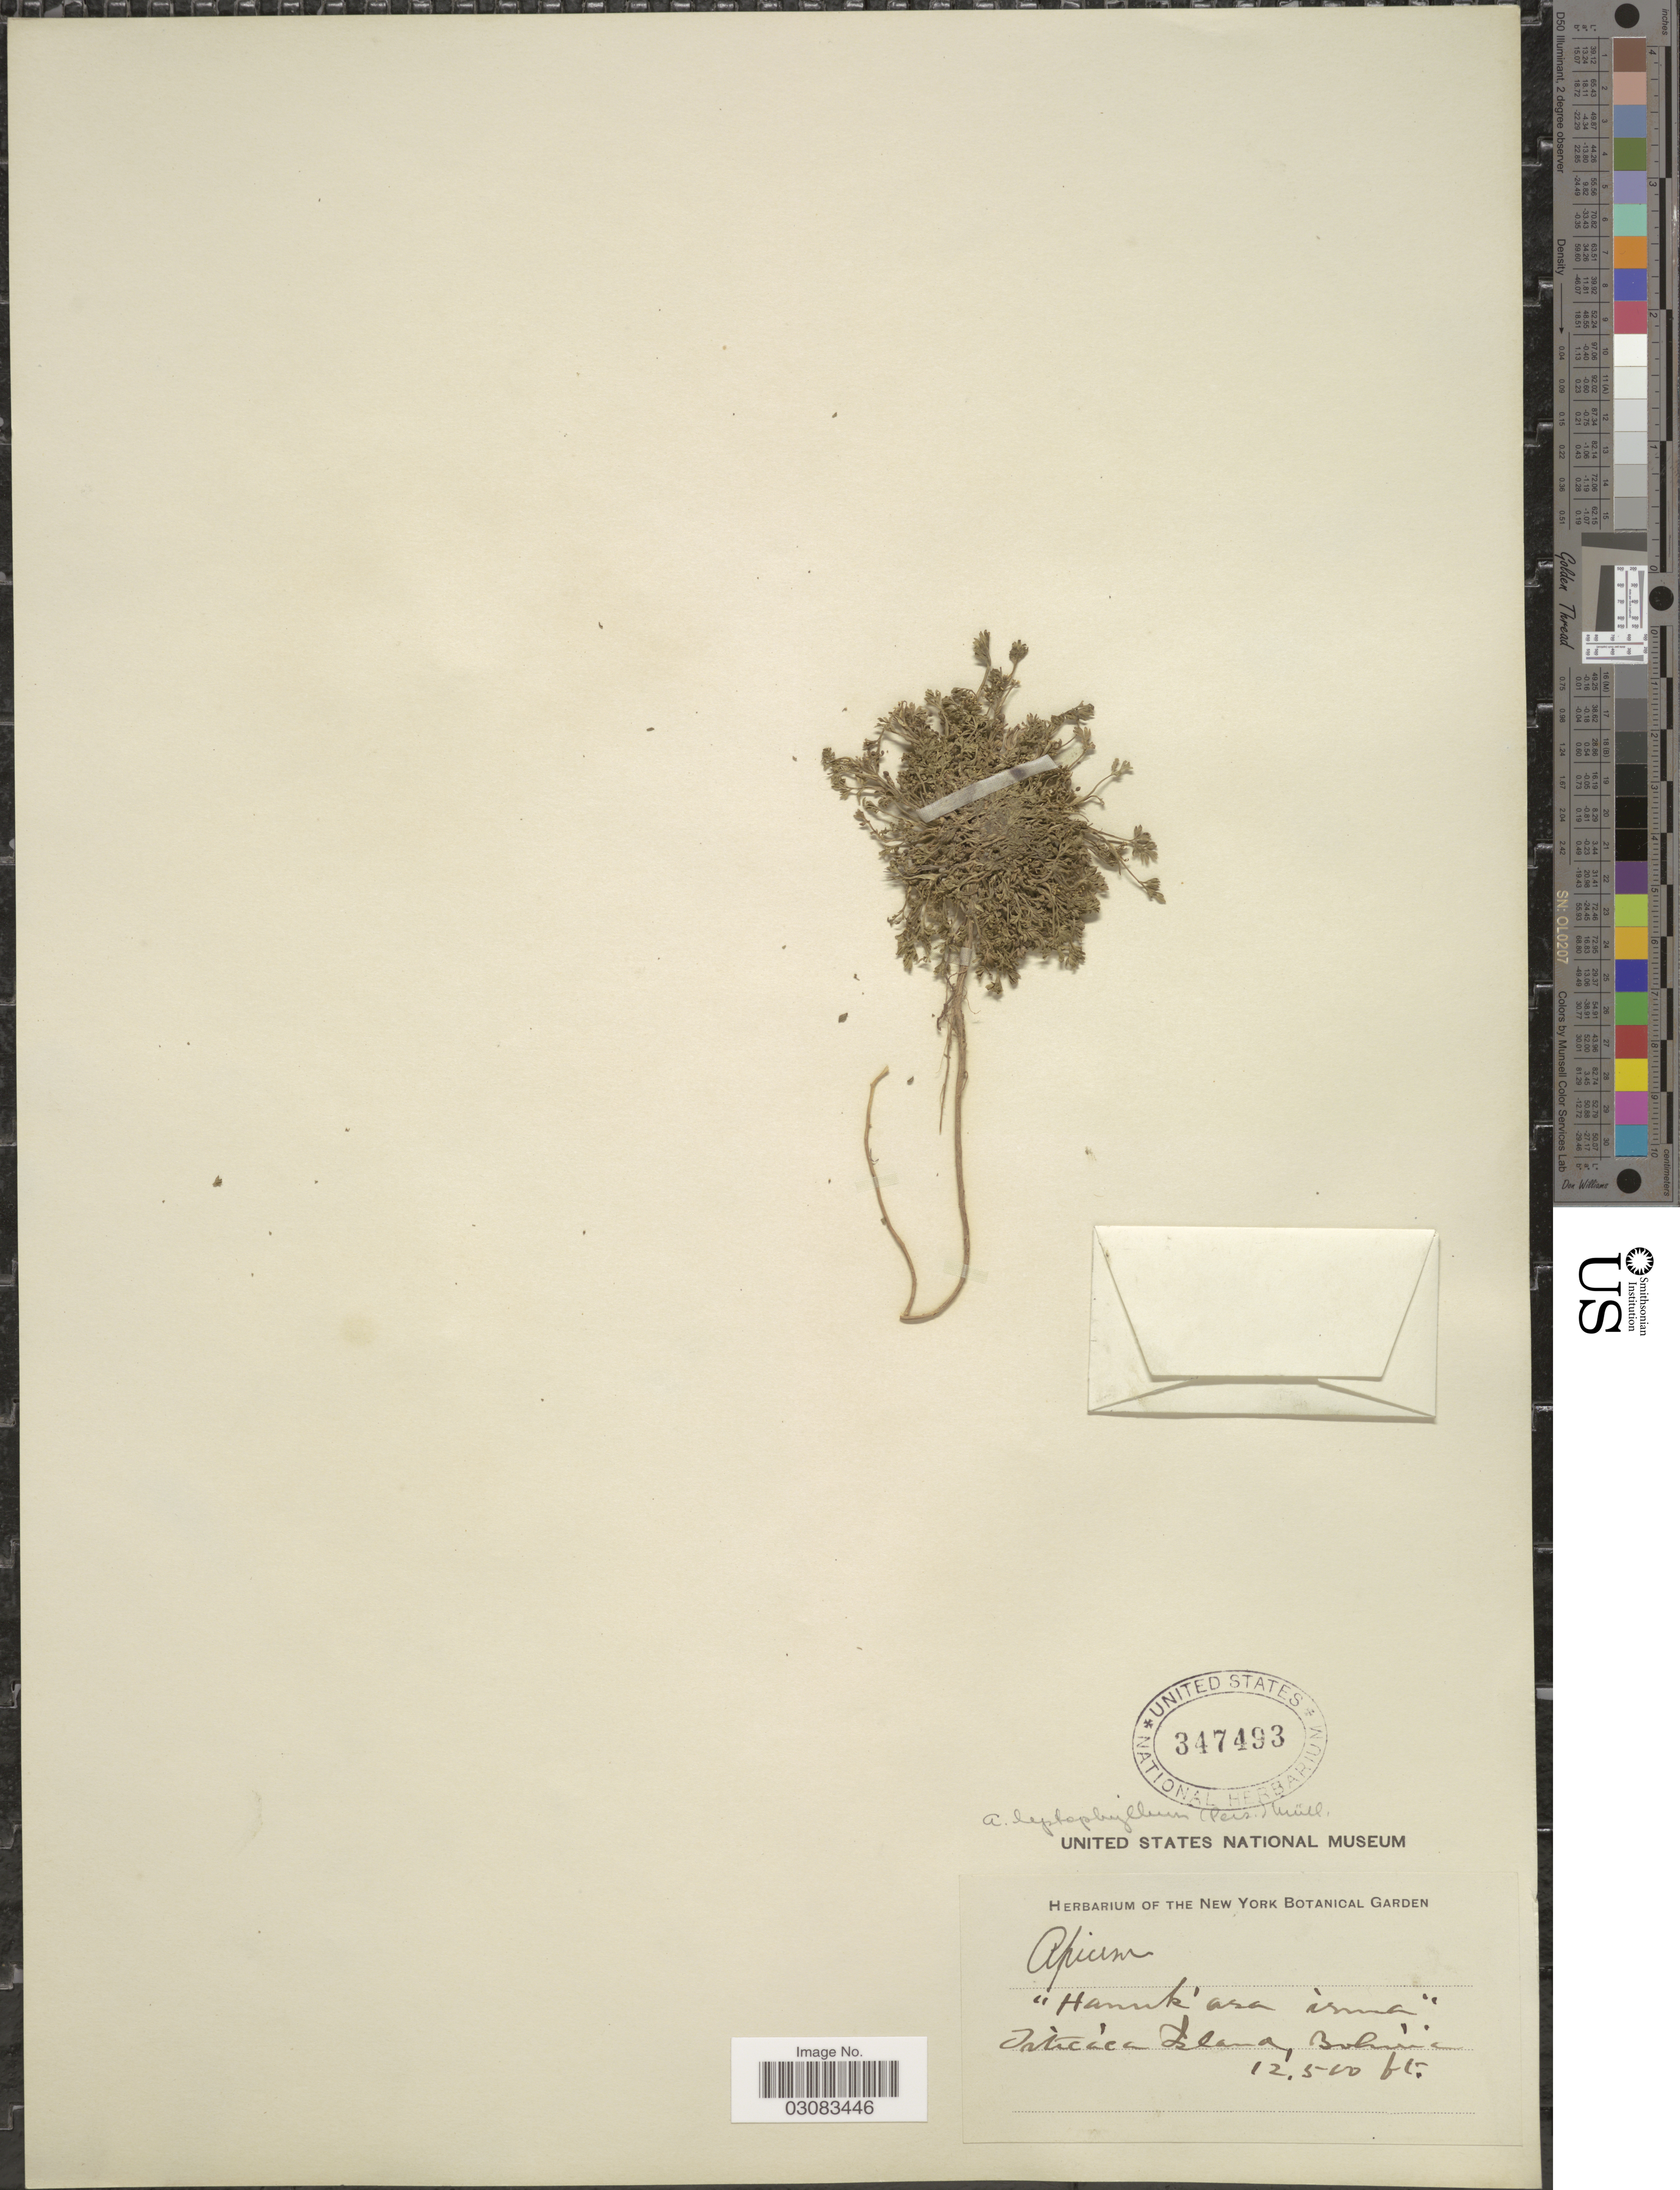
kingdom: Plantae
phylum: Tracheophyta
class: Magnoliopsida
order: Apiales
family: Apiaceae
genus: Cyclospermum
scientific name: Cyclospermum leptophyllum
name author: (Pers.) Sprague ex Britton & P. Wilson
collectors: New York Botanical Gardens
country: Bolivia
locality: Titicaca Island.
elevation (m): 3810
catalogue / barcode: US 347493